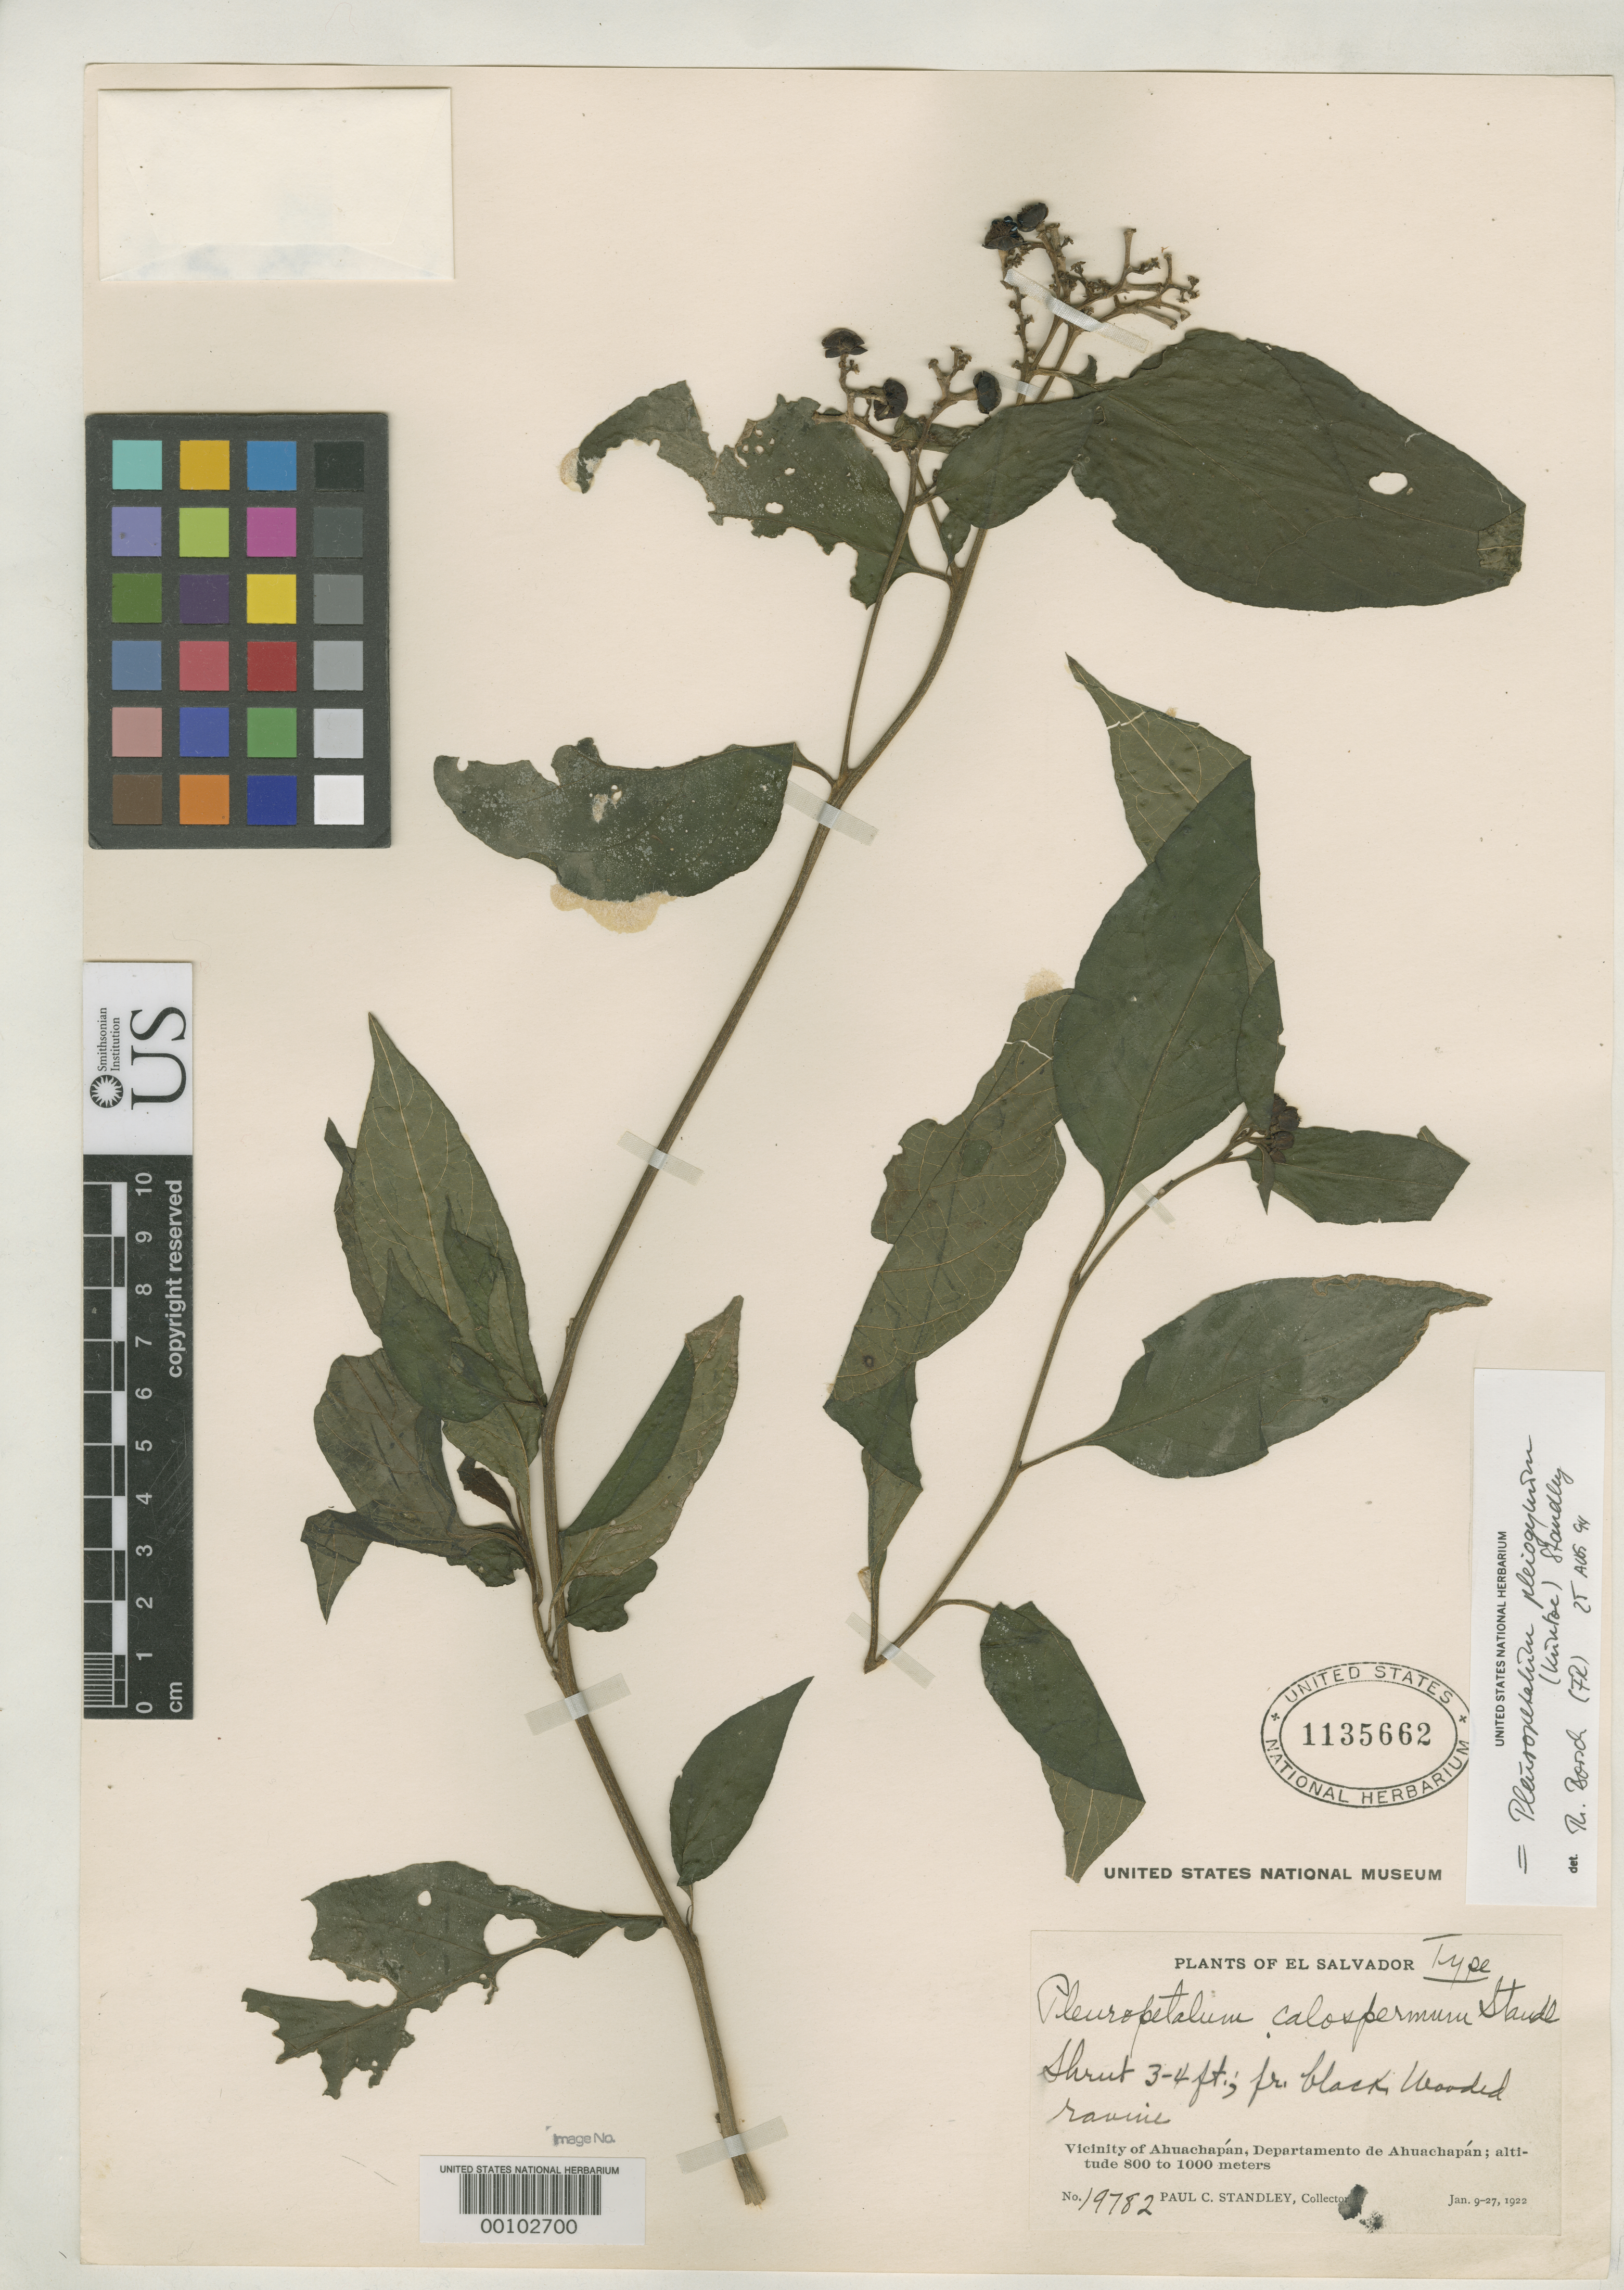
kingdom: Plantae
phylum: Tracheophyta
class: Magnoliopsida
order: Caryophyllales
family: Amaranthaceae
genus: Pleuropetalum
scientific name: Pleuropetalum calospermum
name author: Standl.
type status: Holotype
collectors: P. C. Standley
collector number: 19782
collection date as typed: Jan 1922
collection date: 1922-01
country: El Salvador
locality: Near Ahuachapan.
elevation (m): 1000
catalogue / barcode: US 1135662